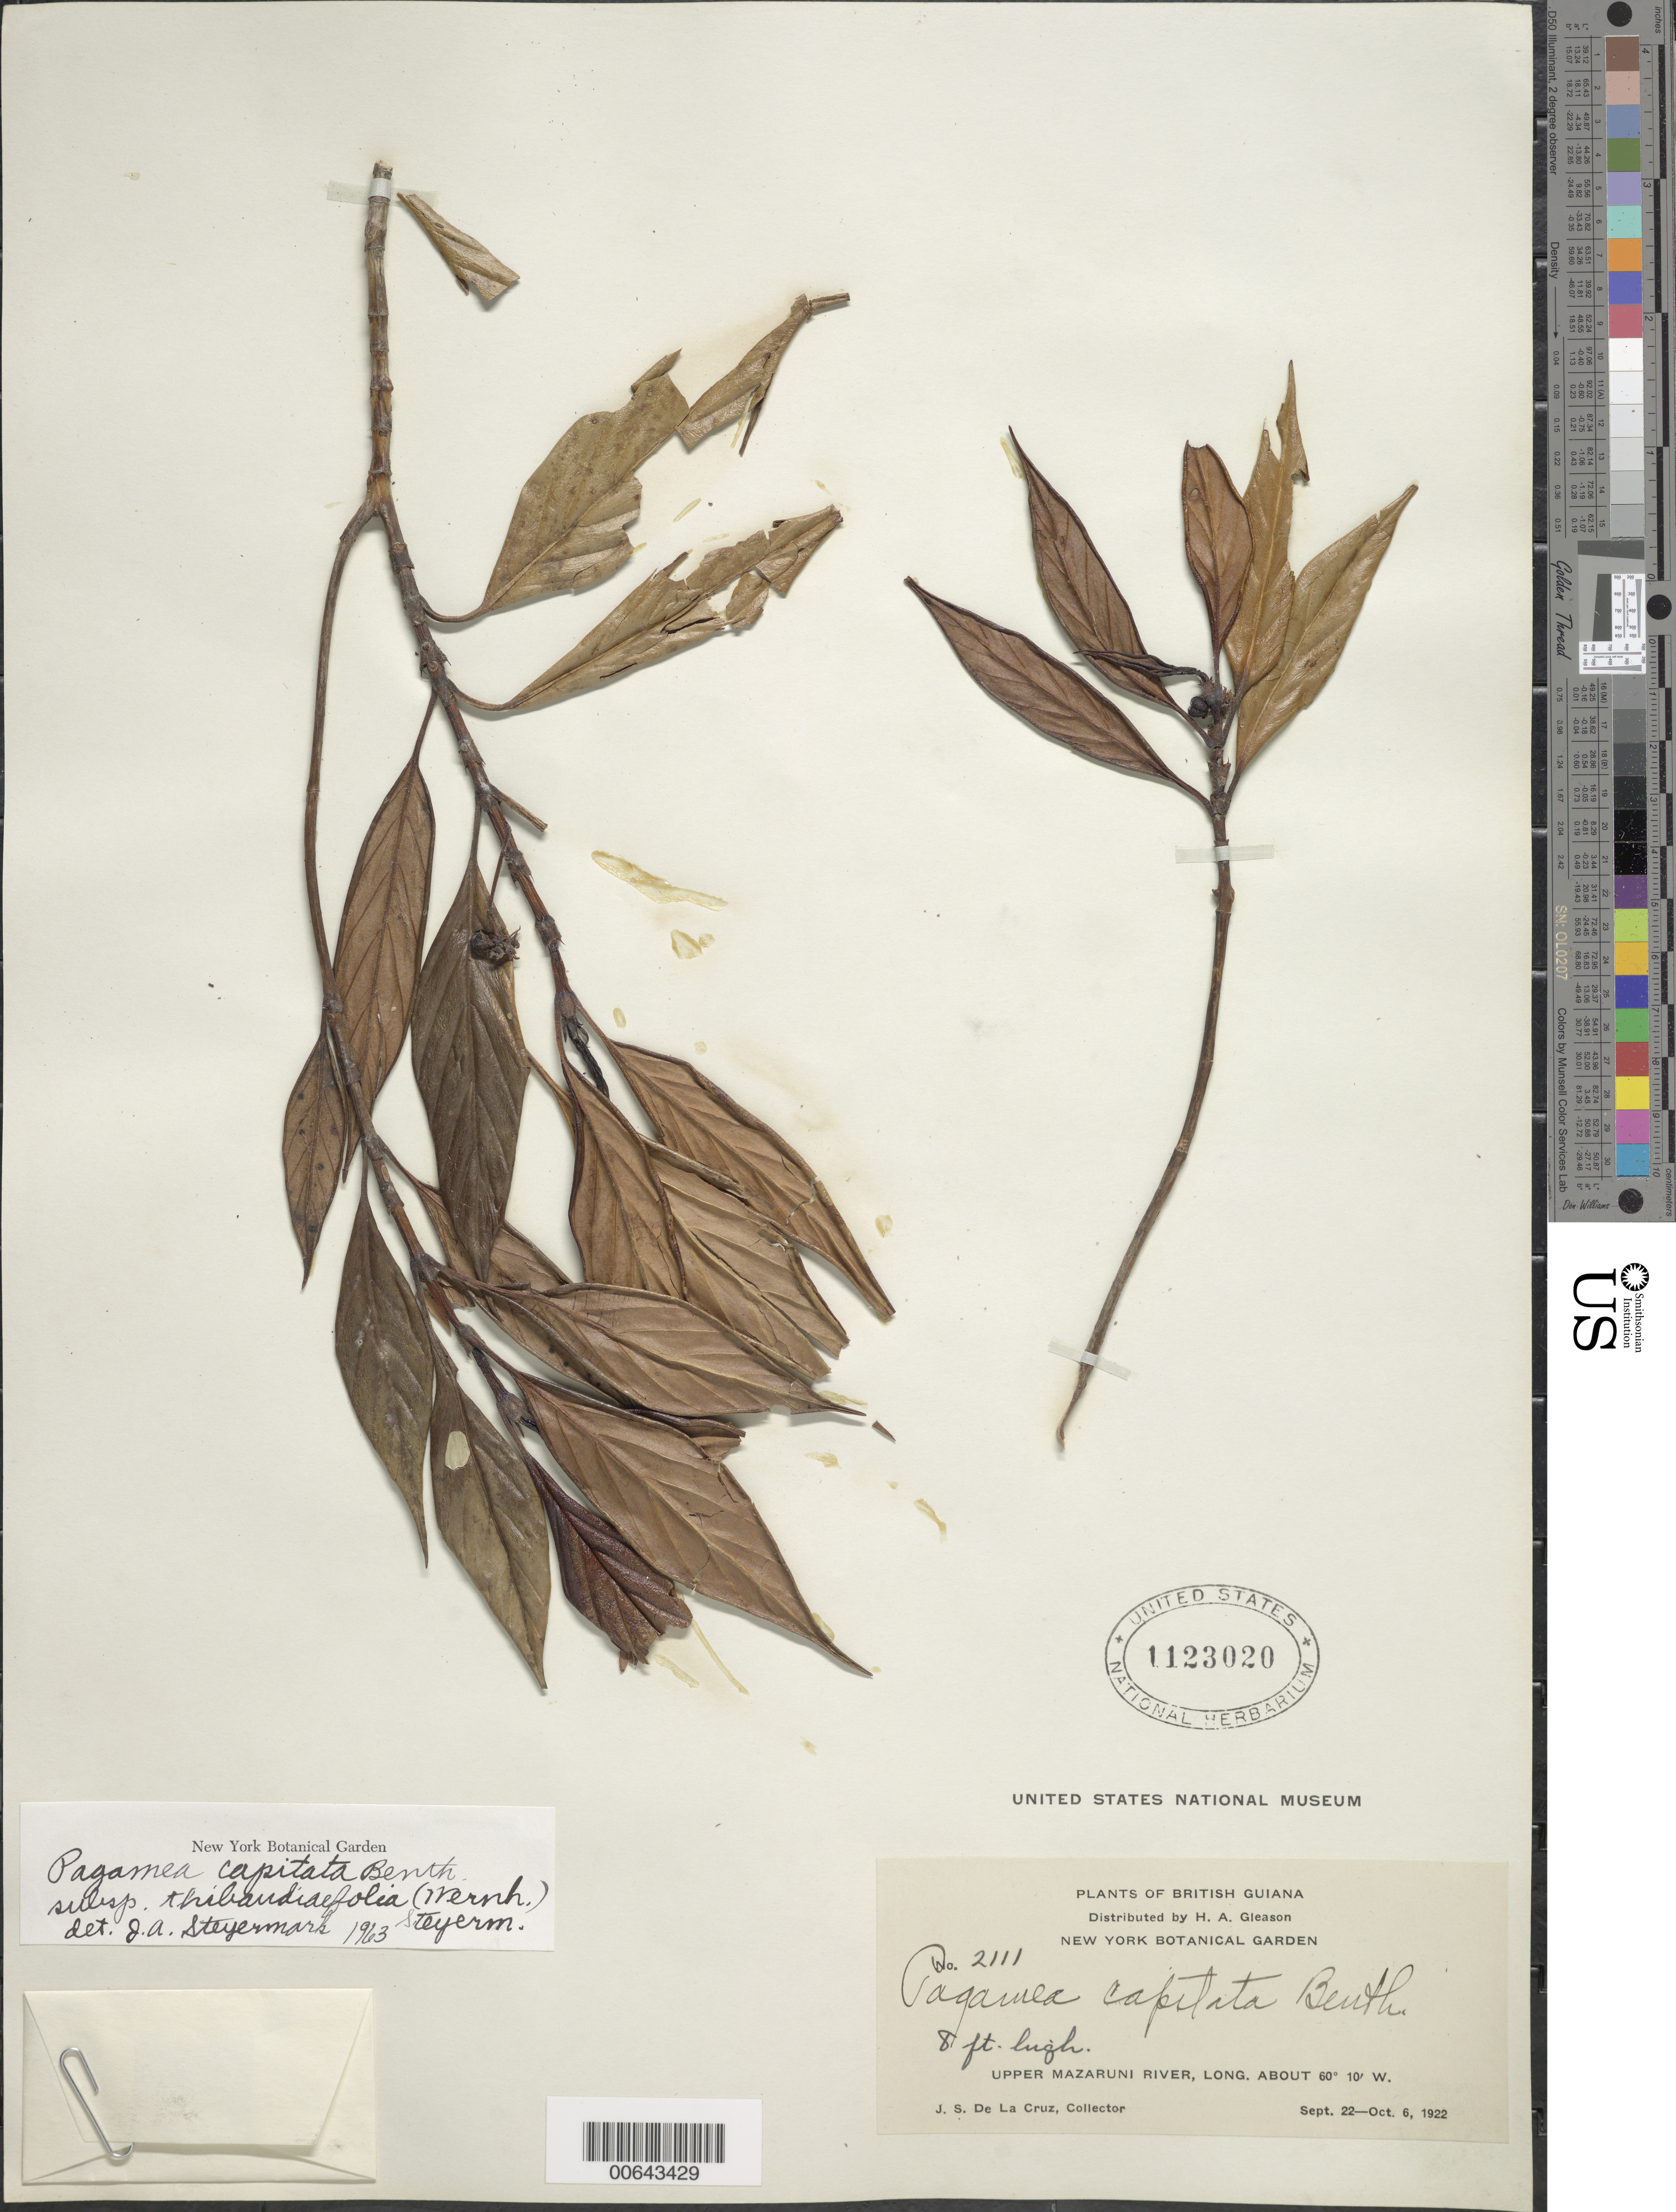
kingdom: Plantae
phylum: Tracheophyta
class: Magnoliopsida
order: Gentianales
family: Rubiaceae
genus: Pagamea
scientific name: Pagamea capitata subsp. thibaudiifolia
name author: (Wernham) Steyerm.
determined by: Steyermark, Julian A., (VEN)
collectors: J. S. de la Cruz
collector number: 2111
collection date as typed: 22-Sep-22 to 6-Oct-22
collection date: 1922-09-22/1922-10-06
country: Guyana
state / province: Cuyuni-Mazaruni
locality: Upper Mazaruni R.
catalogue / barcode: US 1123020